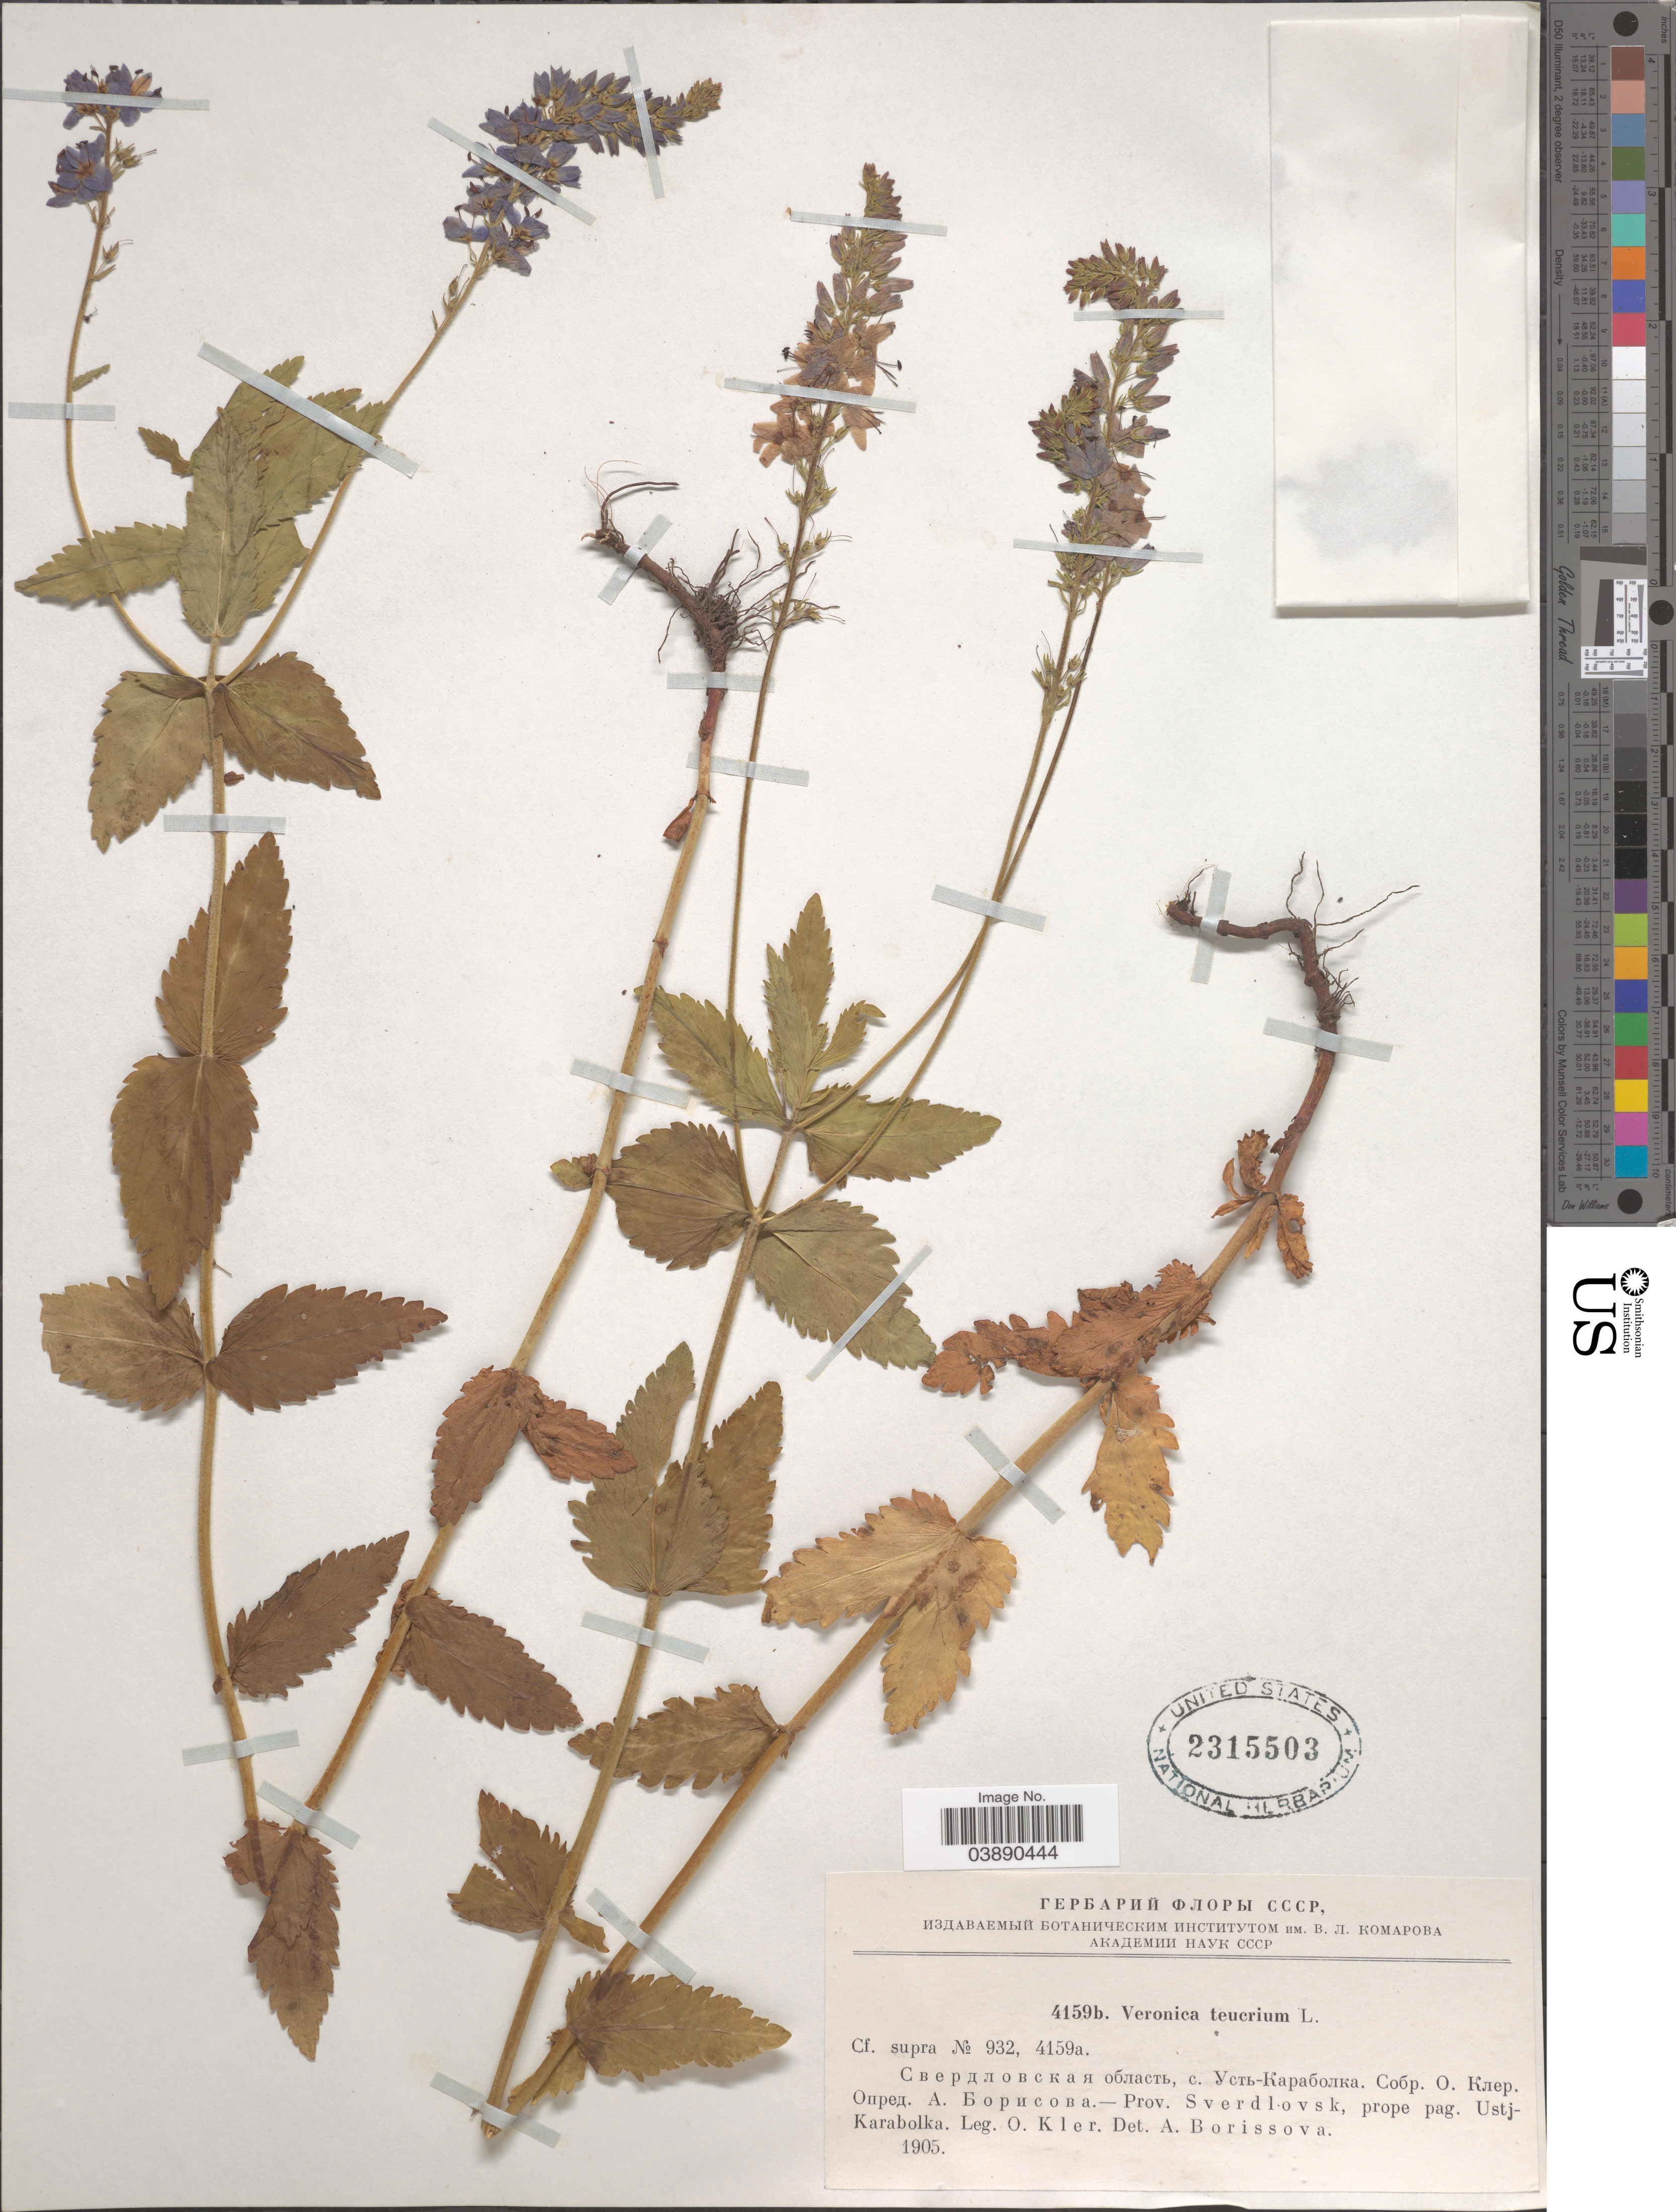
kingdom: Plantae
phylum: Tracheophyta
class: Magnoliopsida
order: Lamiales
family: Plantaginaceae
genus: Veronica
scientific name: Veronica teucrium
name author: L.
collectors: O. Kler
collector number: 4159b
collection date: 1905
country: Russian Federation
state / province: Sverdlovsk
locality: Prov. Sverdlovsk, prope pag. Ustj-Karabolka.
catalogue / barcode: US 2315503